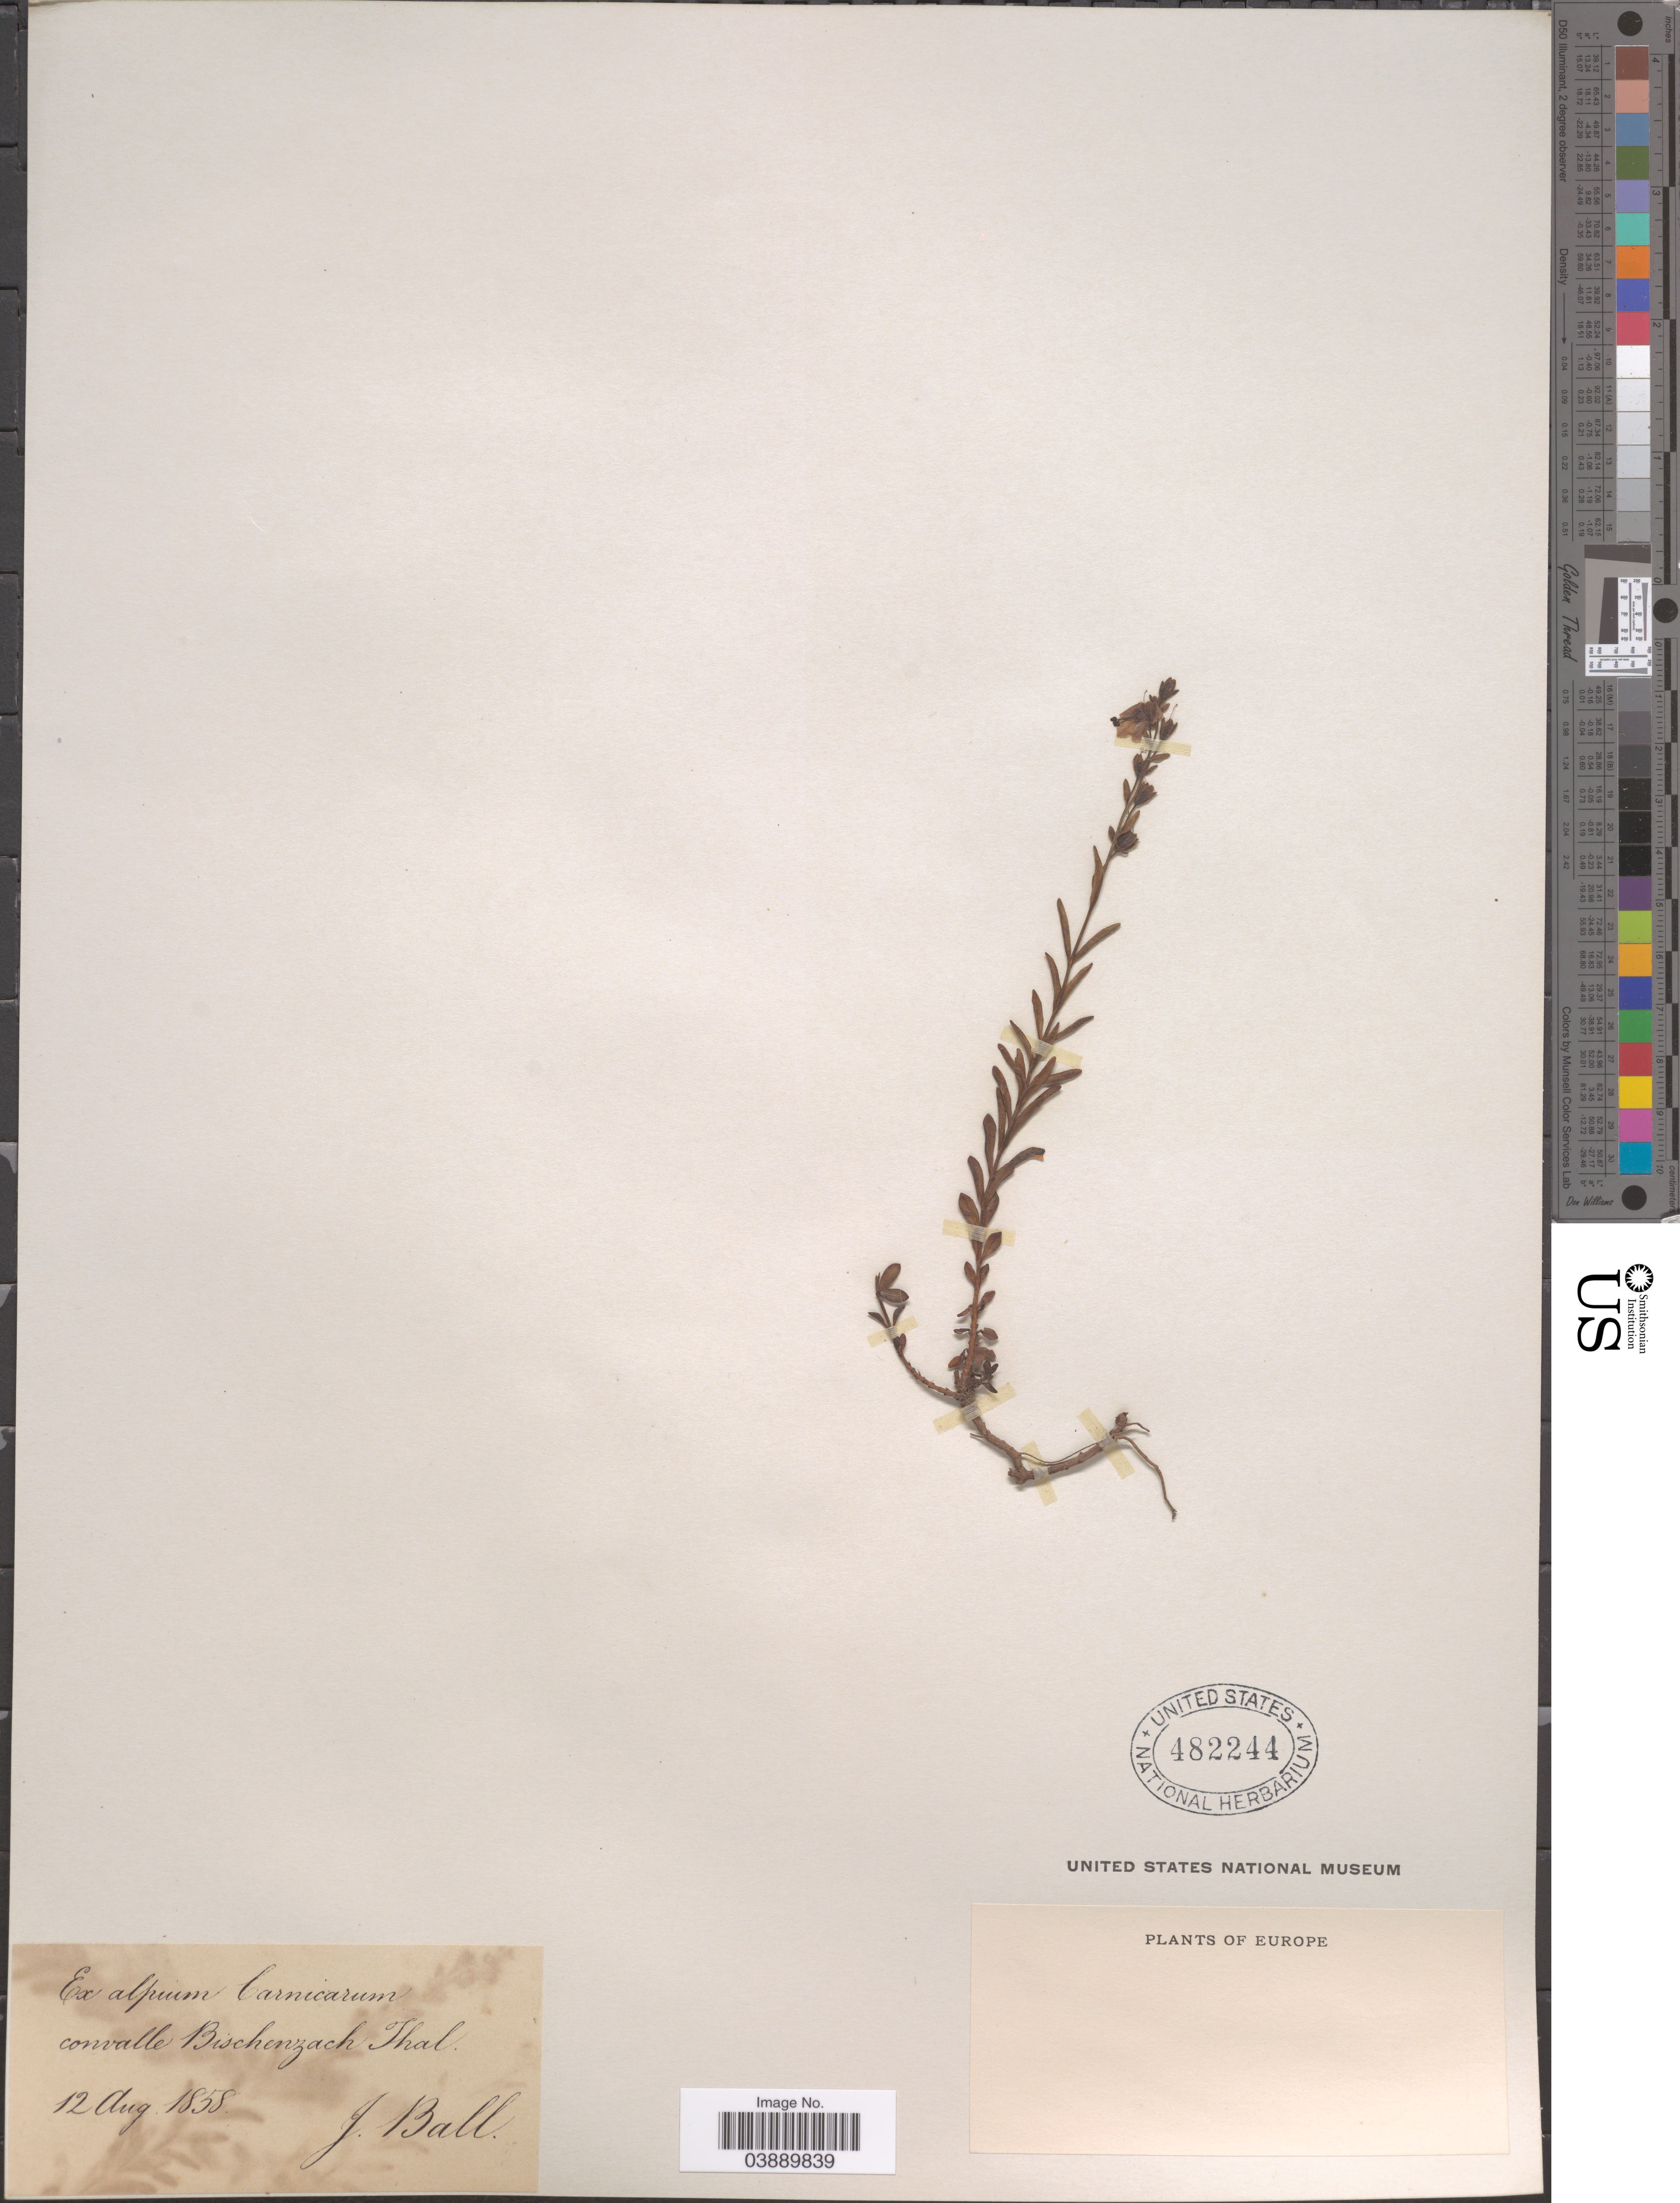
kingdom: Plantae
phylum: Tracheophyta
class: Magnoliopsida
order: Lamiales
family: Plantaginaceae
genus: Veronica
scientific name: Veronica fruticans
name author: Jacq.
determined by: Albach, Dirk C.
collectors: J. Ball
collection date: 1858-08-12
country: Austria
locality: Ex alpum Carnicarum convalle Bischenzach Thal. Europe.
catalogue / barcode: US 482244